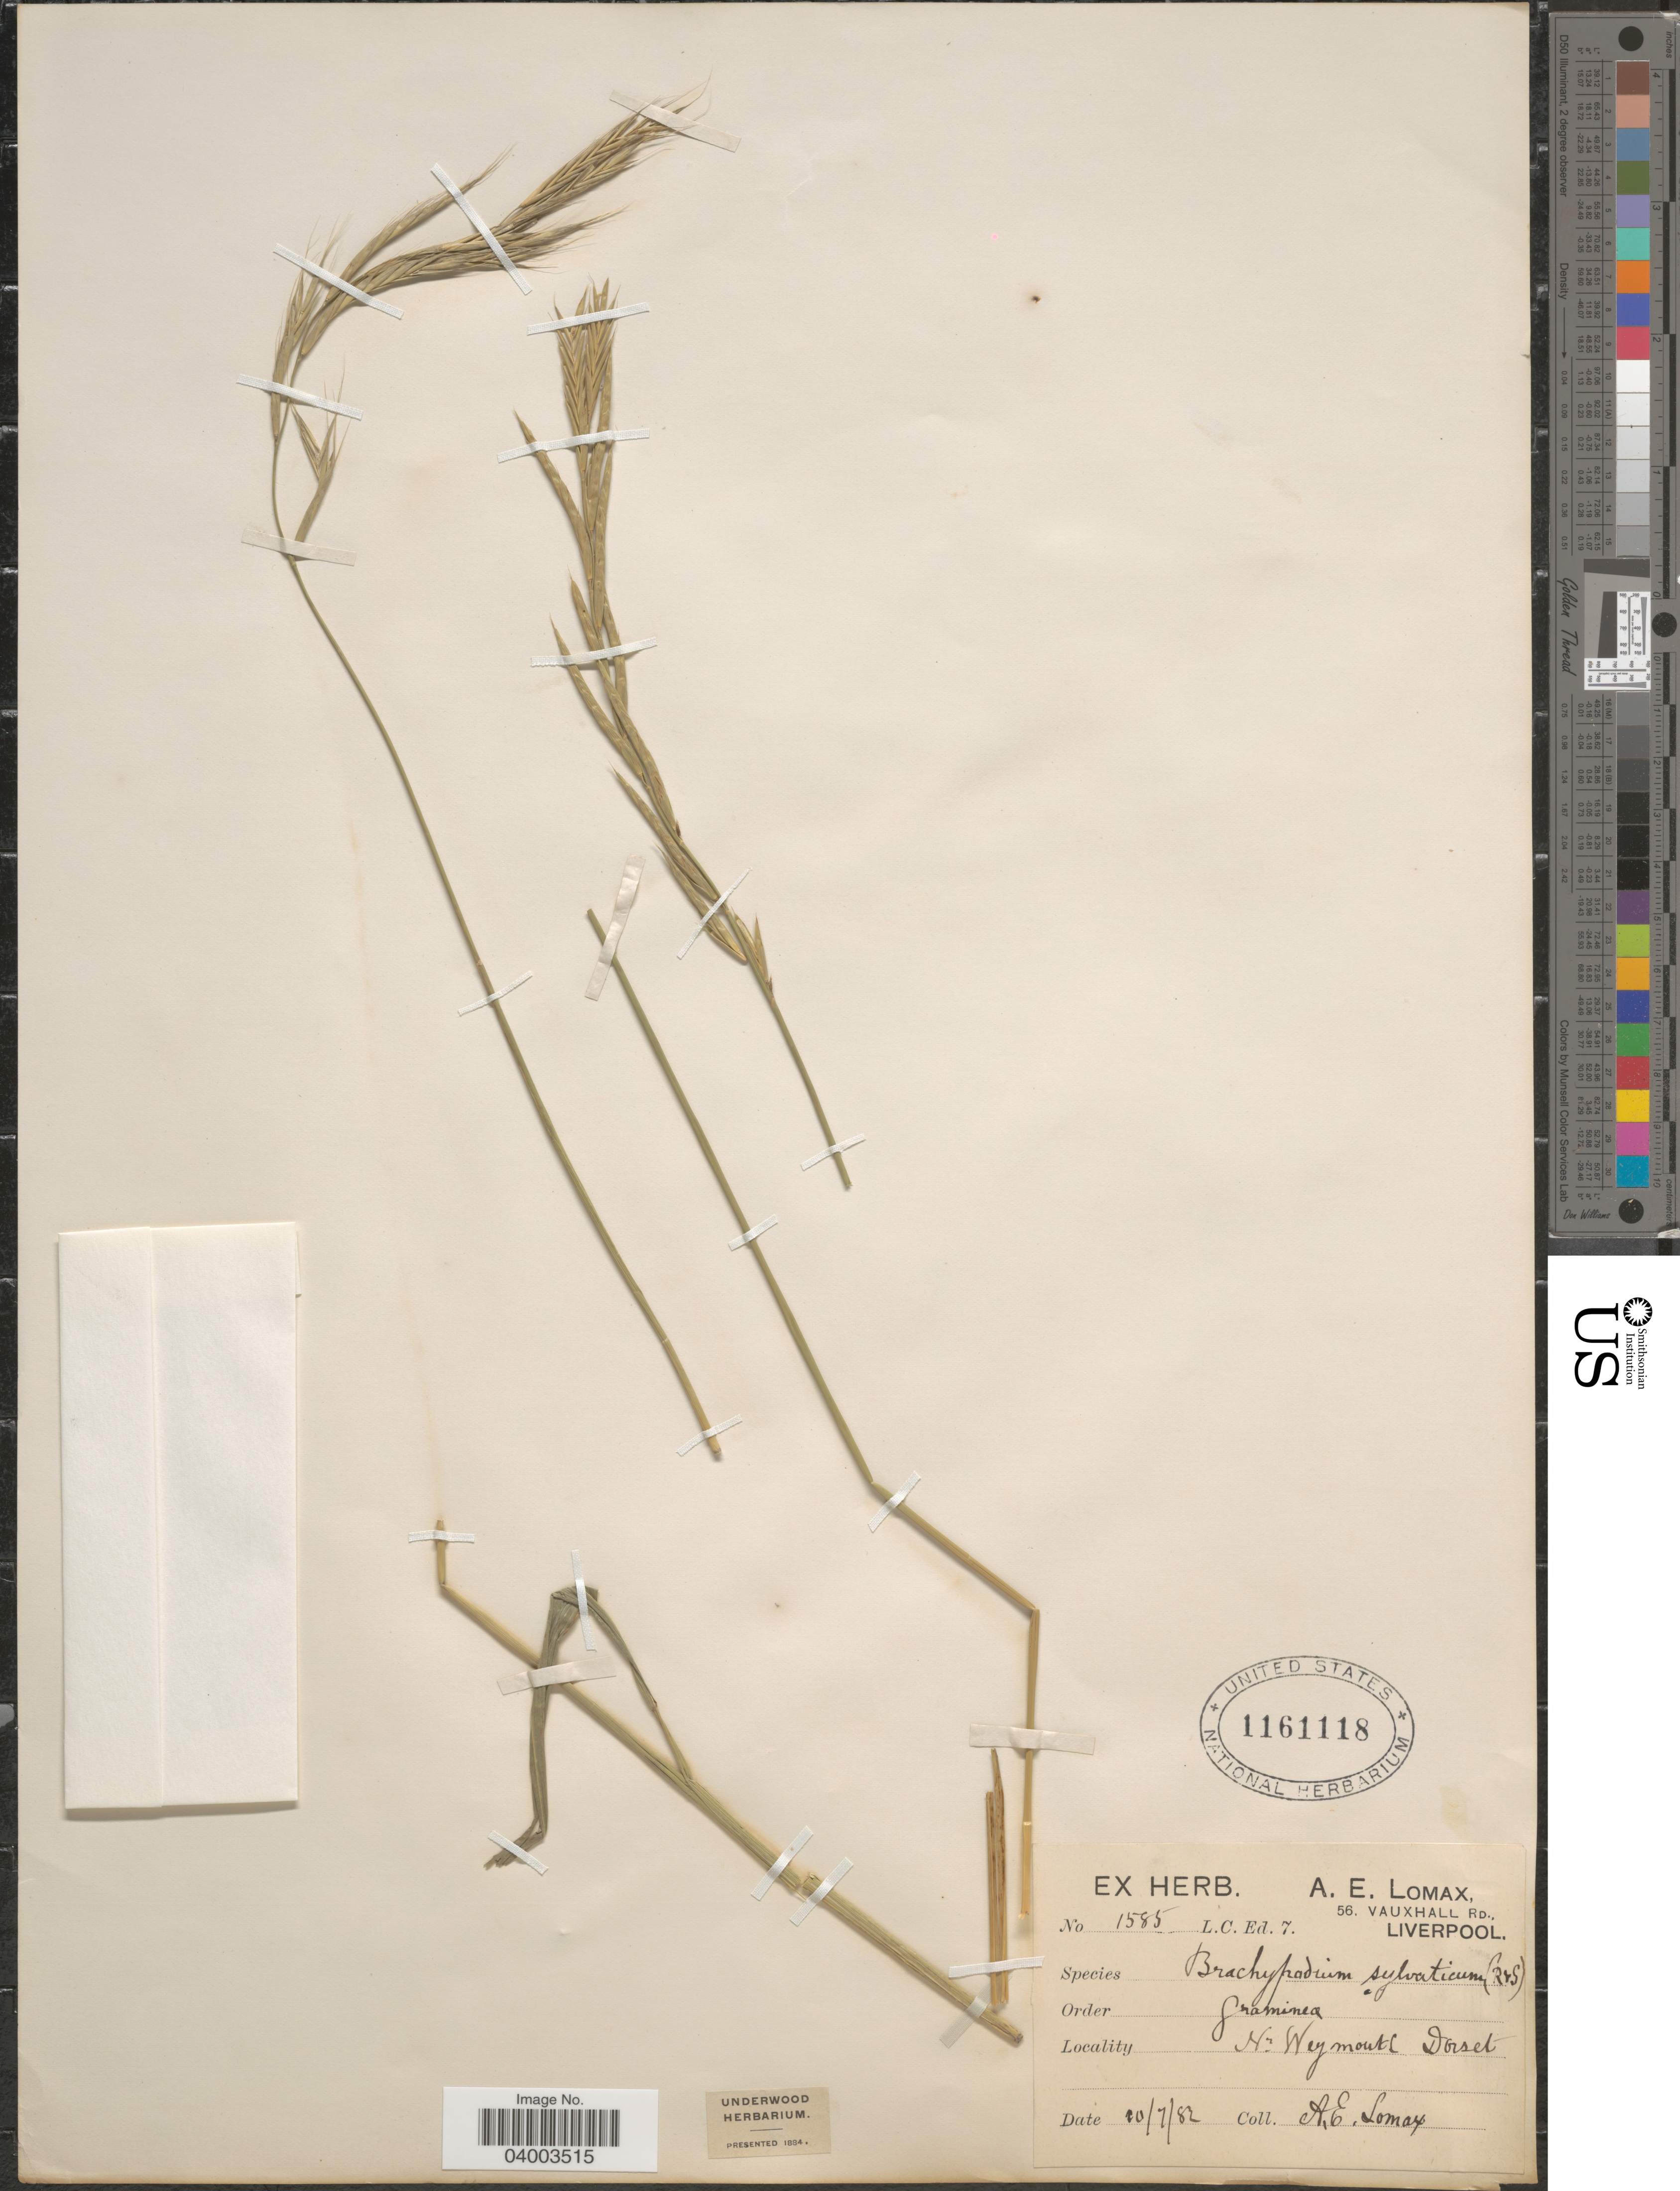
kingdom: Plantae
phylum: Tracheophyta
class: Liliopsida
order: Poales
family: Poaceae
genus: Brachypodium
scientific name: Brachypodium pinnatum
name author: (L.) P. Beauv.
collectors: A. Lomax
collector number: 1585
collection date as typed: Transcribed d/m/y: 10/7/82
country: United Kingdom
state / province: England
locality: Nr Weymouth Dorset.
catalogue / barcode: US 1161118